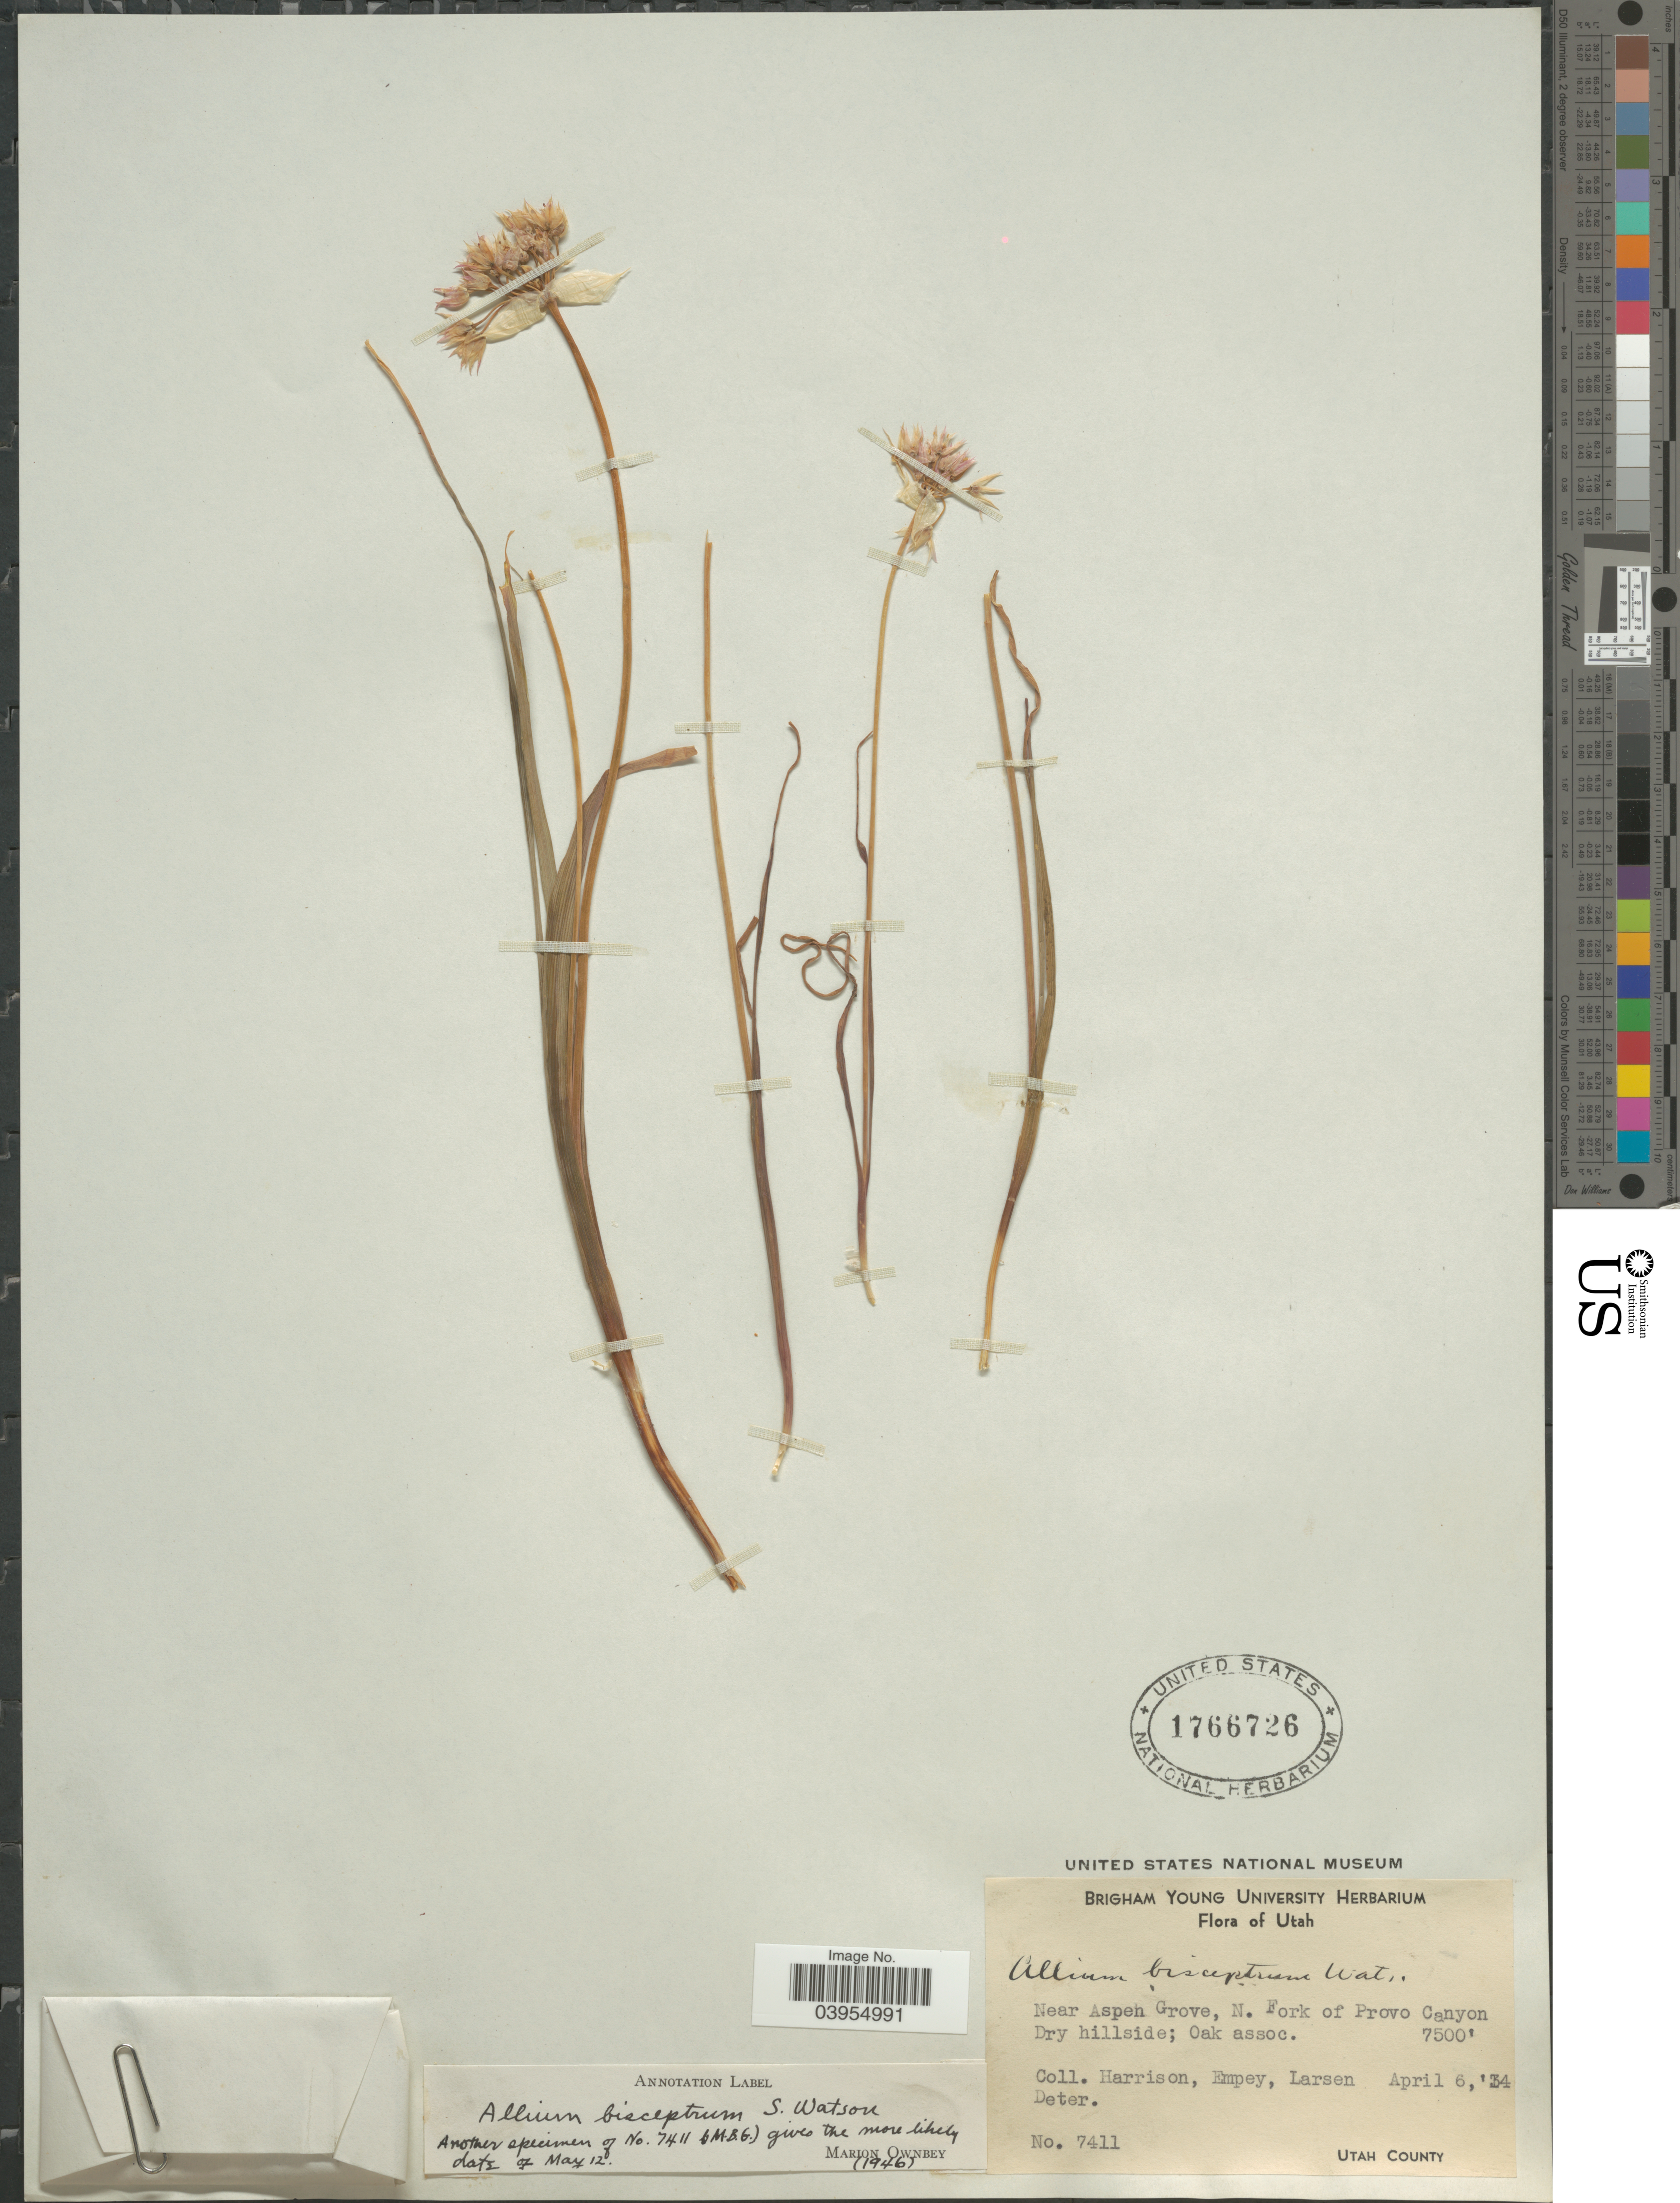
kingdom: Plantae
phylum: Tracheophyta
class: Liliopsida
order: Asparagales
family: Amaryllidaceae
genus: Allium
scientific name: Allium bisceptrum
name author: S. Watson in C. King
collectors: Harrison, Empey & -. Larsen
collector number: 7411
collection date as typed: Transcribed d/m/y: 6/4/34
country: United States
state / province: Utah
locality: Near Aspen Grove, N. Fork of Provo Canyon. Dry hillside; Oak assoc.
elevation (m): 2286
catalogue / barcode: US 1766726